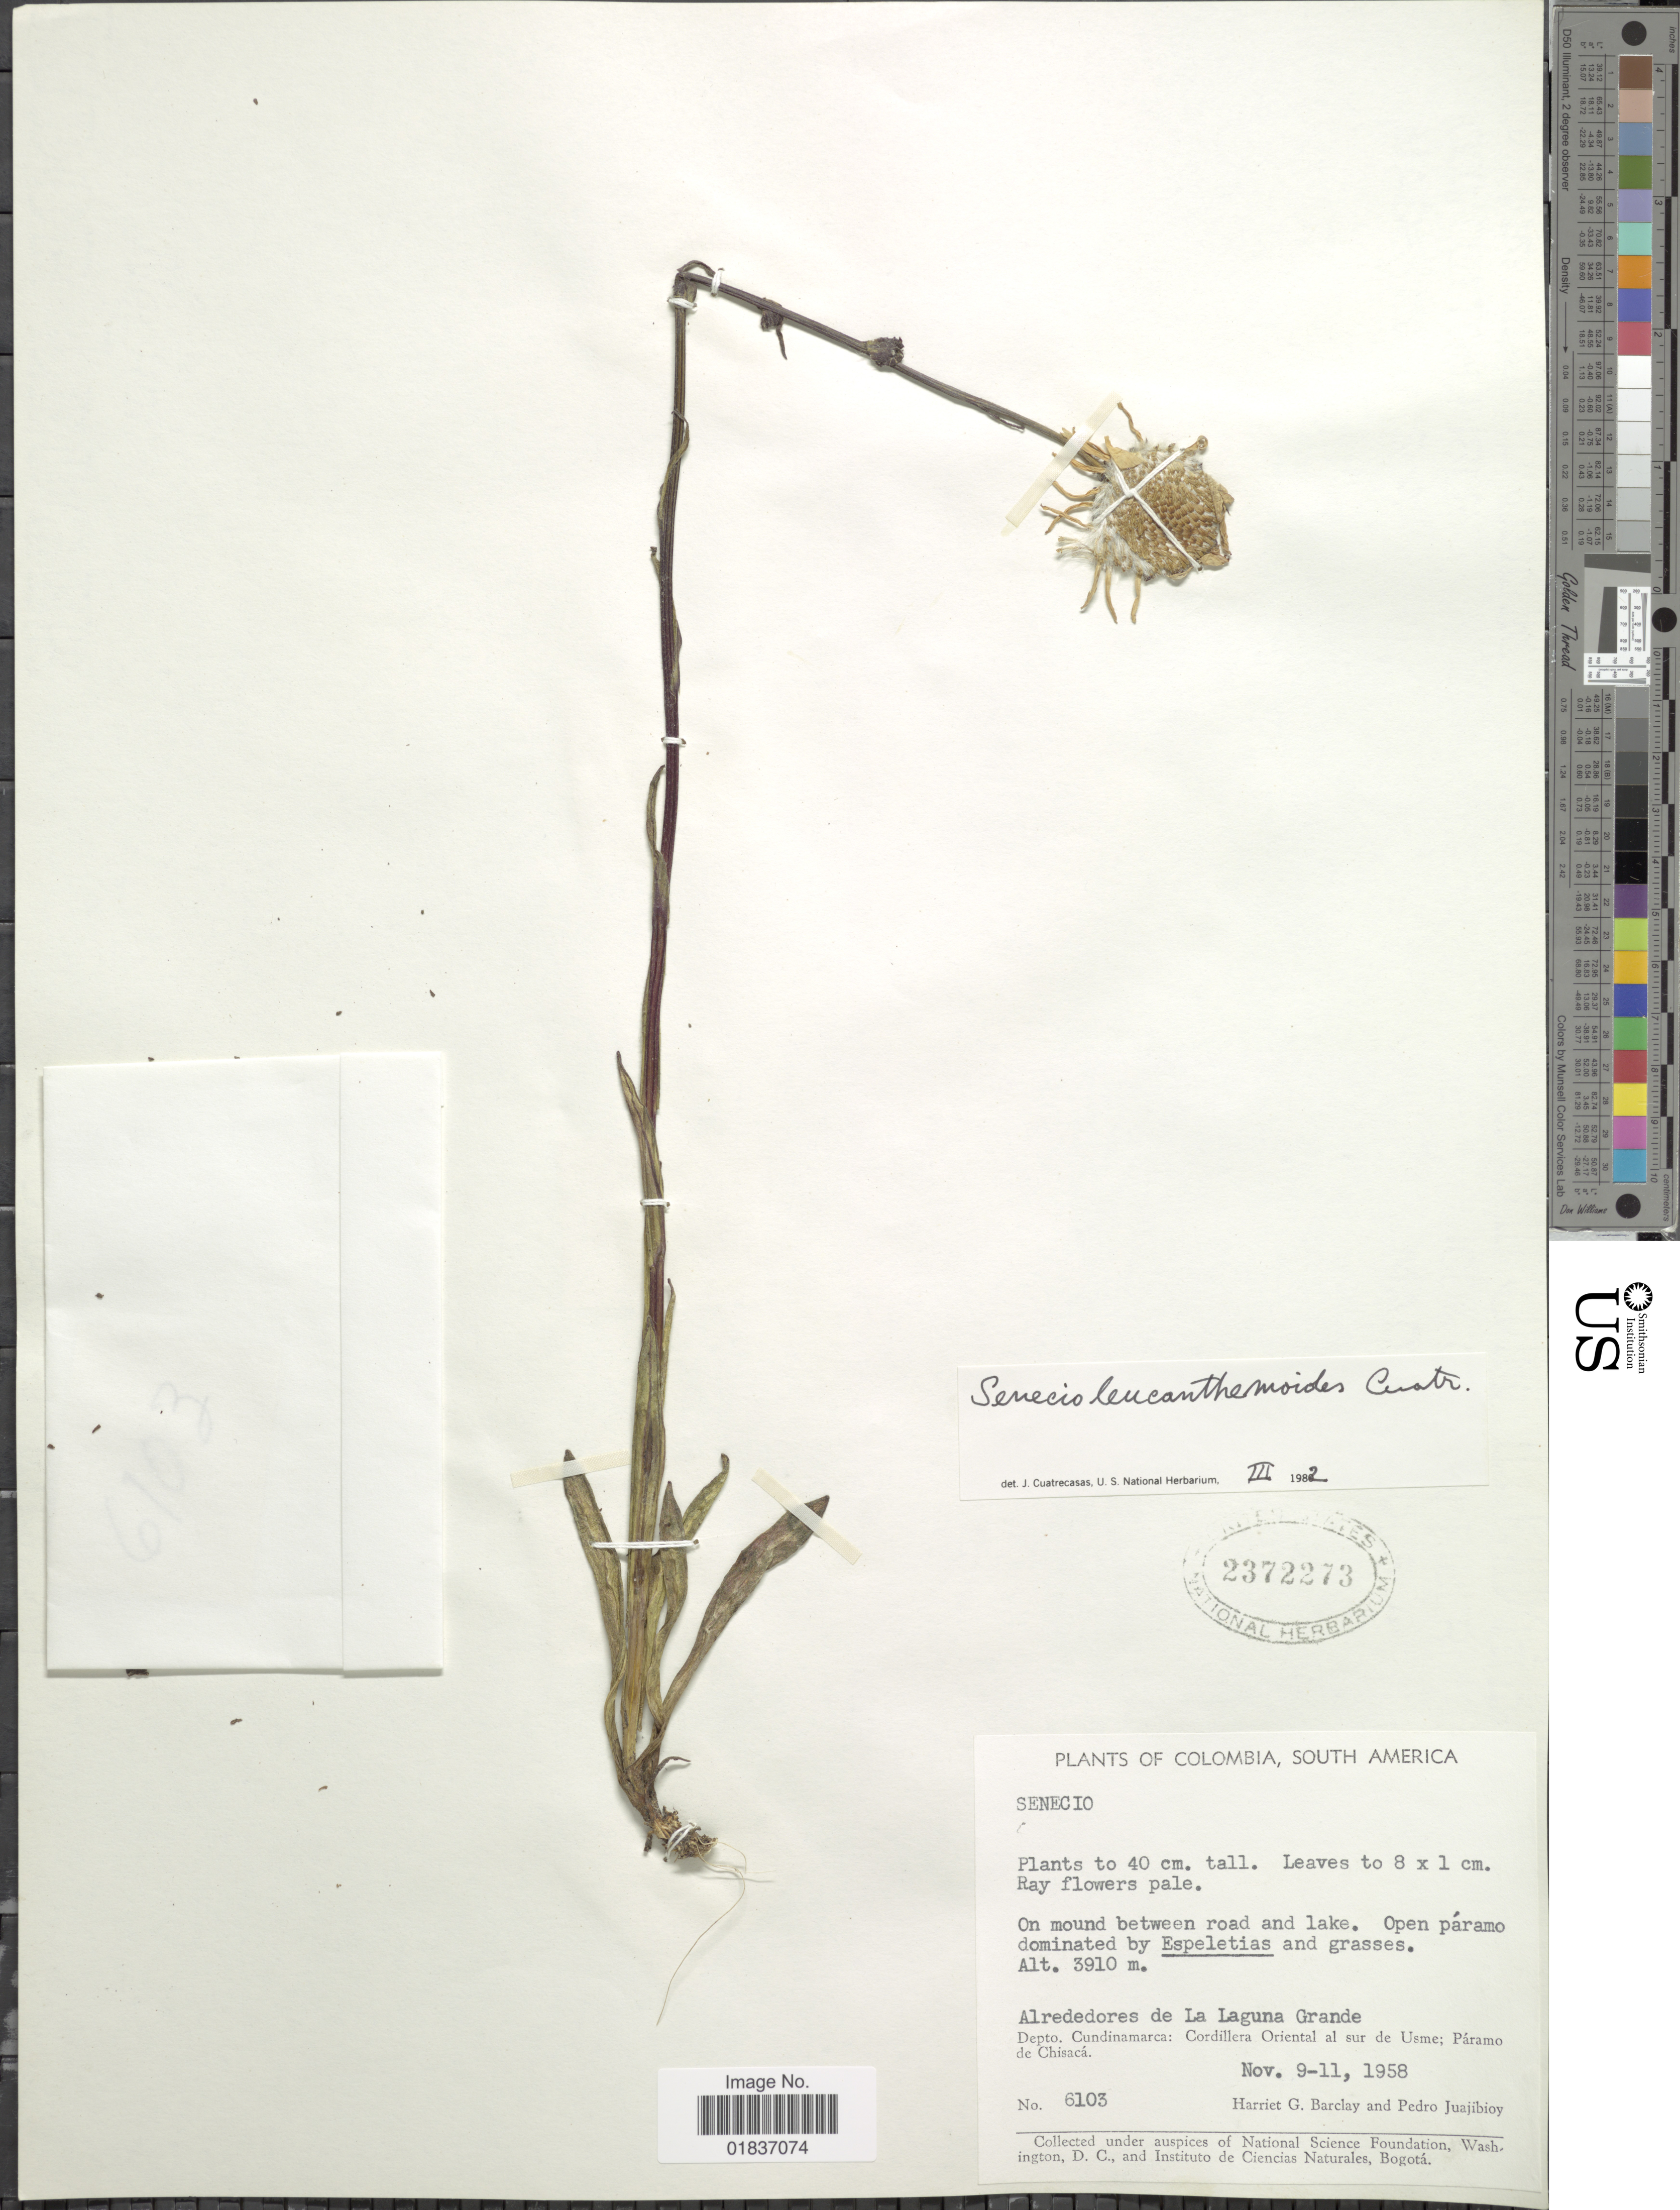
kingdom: Plantae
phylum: Tracheophyta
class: Magnoliopsida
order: Asterales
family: Asteraceae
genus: Senecio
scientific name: Senecio leucanthemioides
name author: Cuatrec.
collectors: H. G. Barclay & P. Juajibioy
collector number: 6103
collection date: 1958-11-09/1958-11-11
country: Colombia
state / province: Cundinamarca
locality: Depo. Cundinamarca: Cordillera Oriental al sur de usme; Paramo de Chisaca. Alrededores de La Laguna Grande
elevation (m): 3910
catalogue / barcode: US 2372273